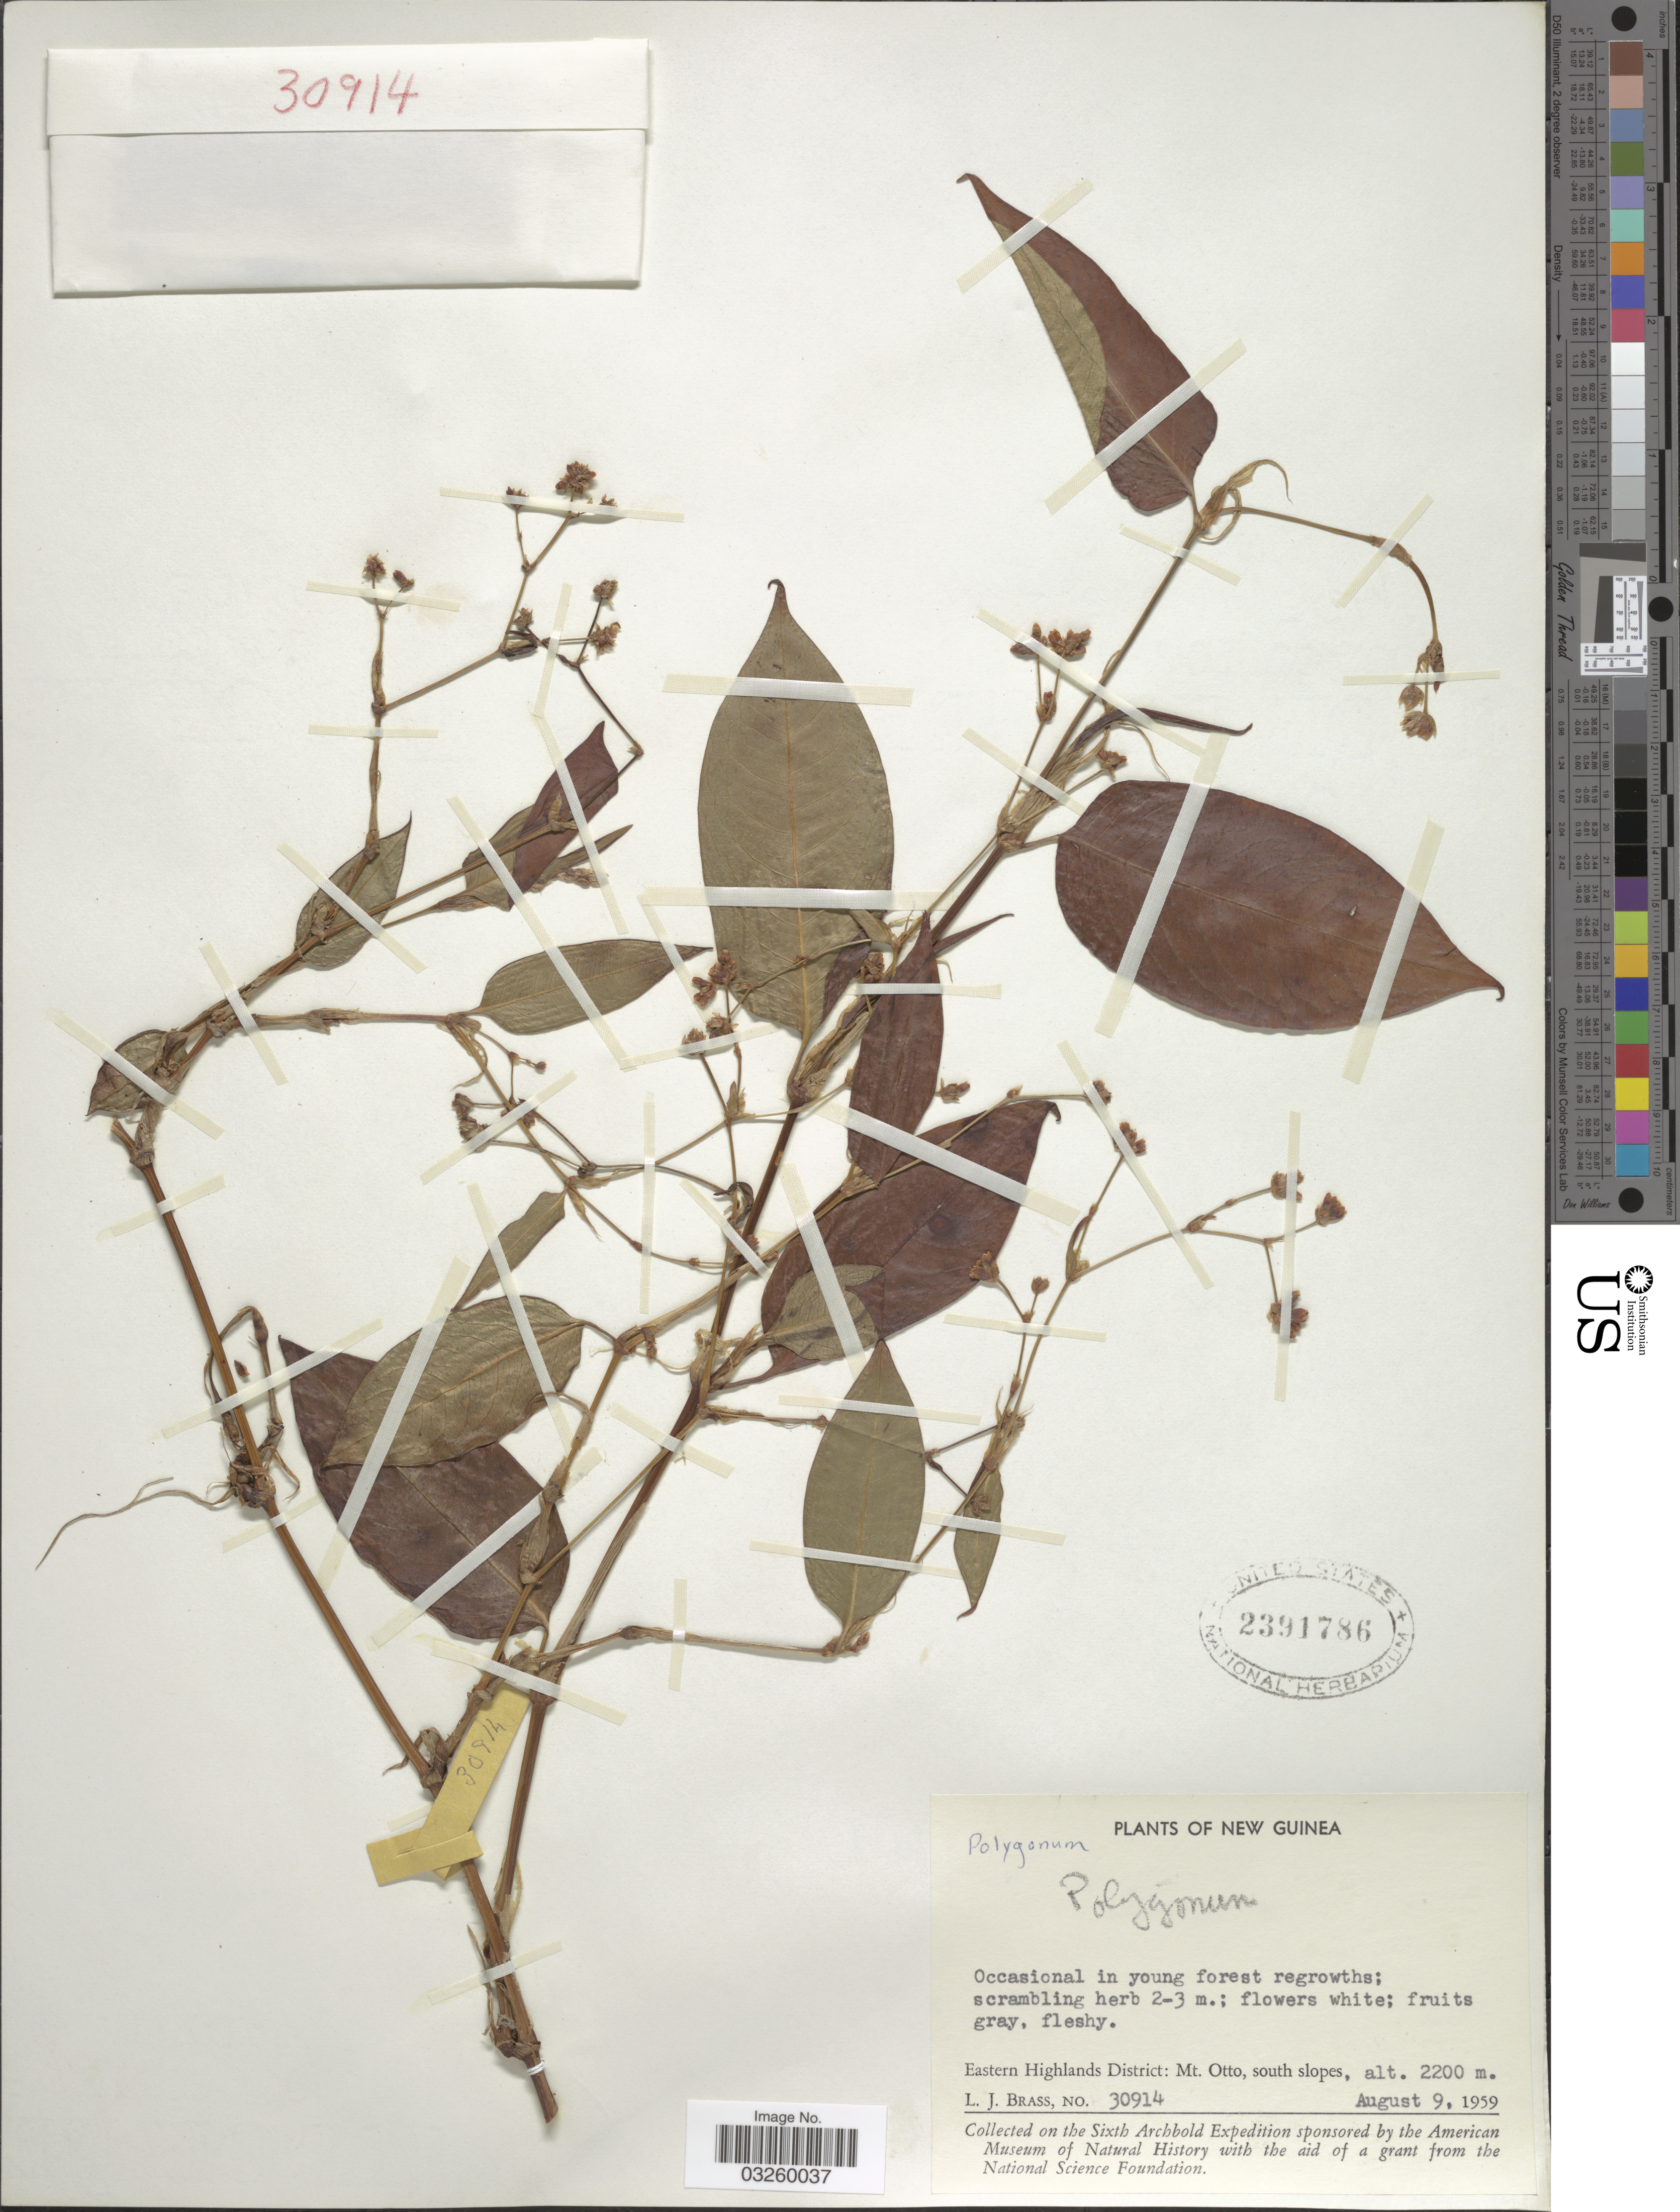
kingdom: Plantae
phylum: Tracheophyta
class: Magnoliopsida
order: Caryophyllales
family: Polygonaceae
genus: Persicaria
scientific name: Persicaria sp.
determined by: Wagner, W. L., (BOT), Smithsonian Institution - National Museum of Natural History (UNITED STATES)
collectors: L. J. Brass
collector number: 30914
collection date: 1959-08-09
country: Papua New Guinea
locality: New Guinea. Eastern Highlands District: Mt. Otto, south slopes.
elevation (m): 2200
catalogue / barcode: US 2391786